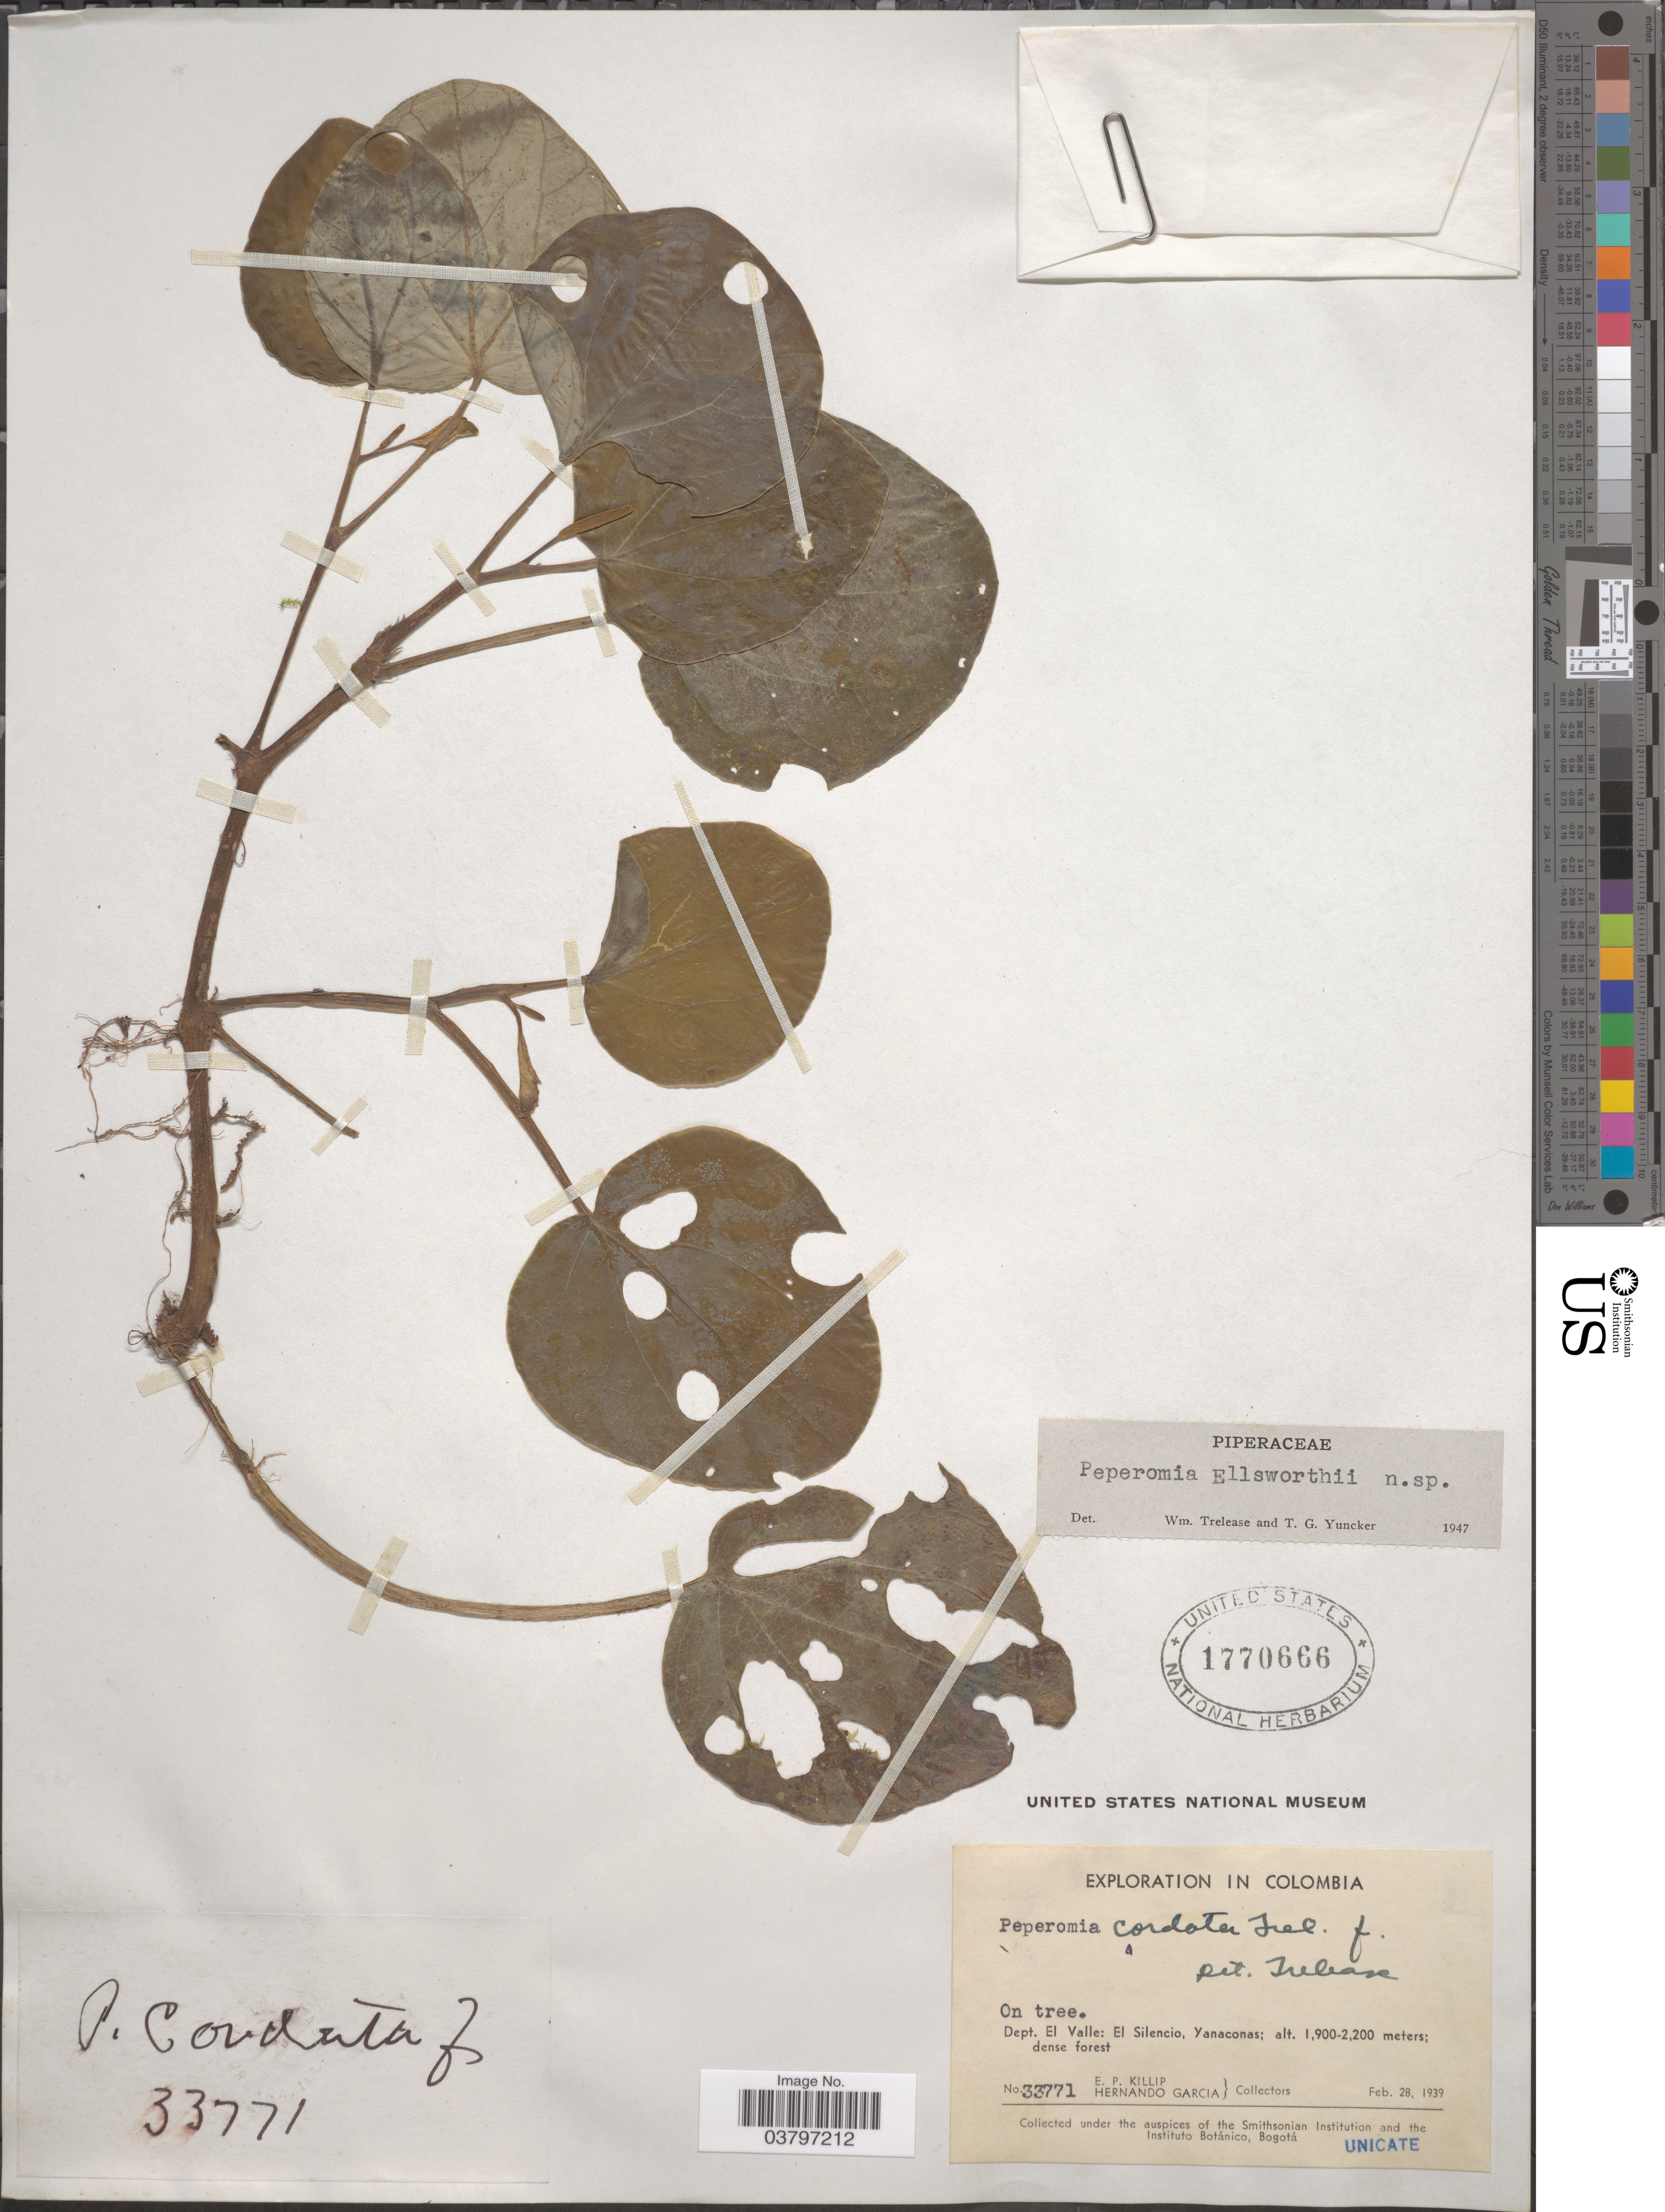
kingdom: Plantae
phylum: Tracheophyta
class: Magnoliopsida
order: Piperales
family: Piperaceae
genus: Peperomia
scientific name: Peperomia ellsworthii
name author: Trel. & Yunck.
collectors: E. P. Killip & H. Garcia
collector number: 33771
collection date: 1939-02-28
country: Colombia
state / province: Valle del Cauca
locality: Dept. El Valle: El Silencio, Yanaconas.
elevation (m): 1900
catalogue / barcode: US 1770666